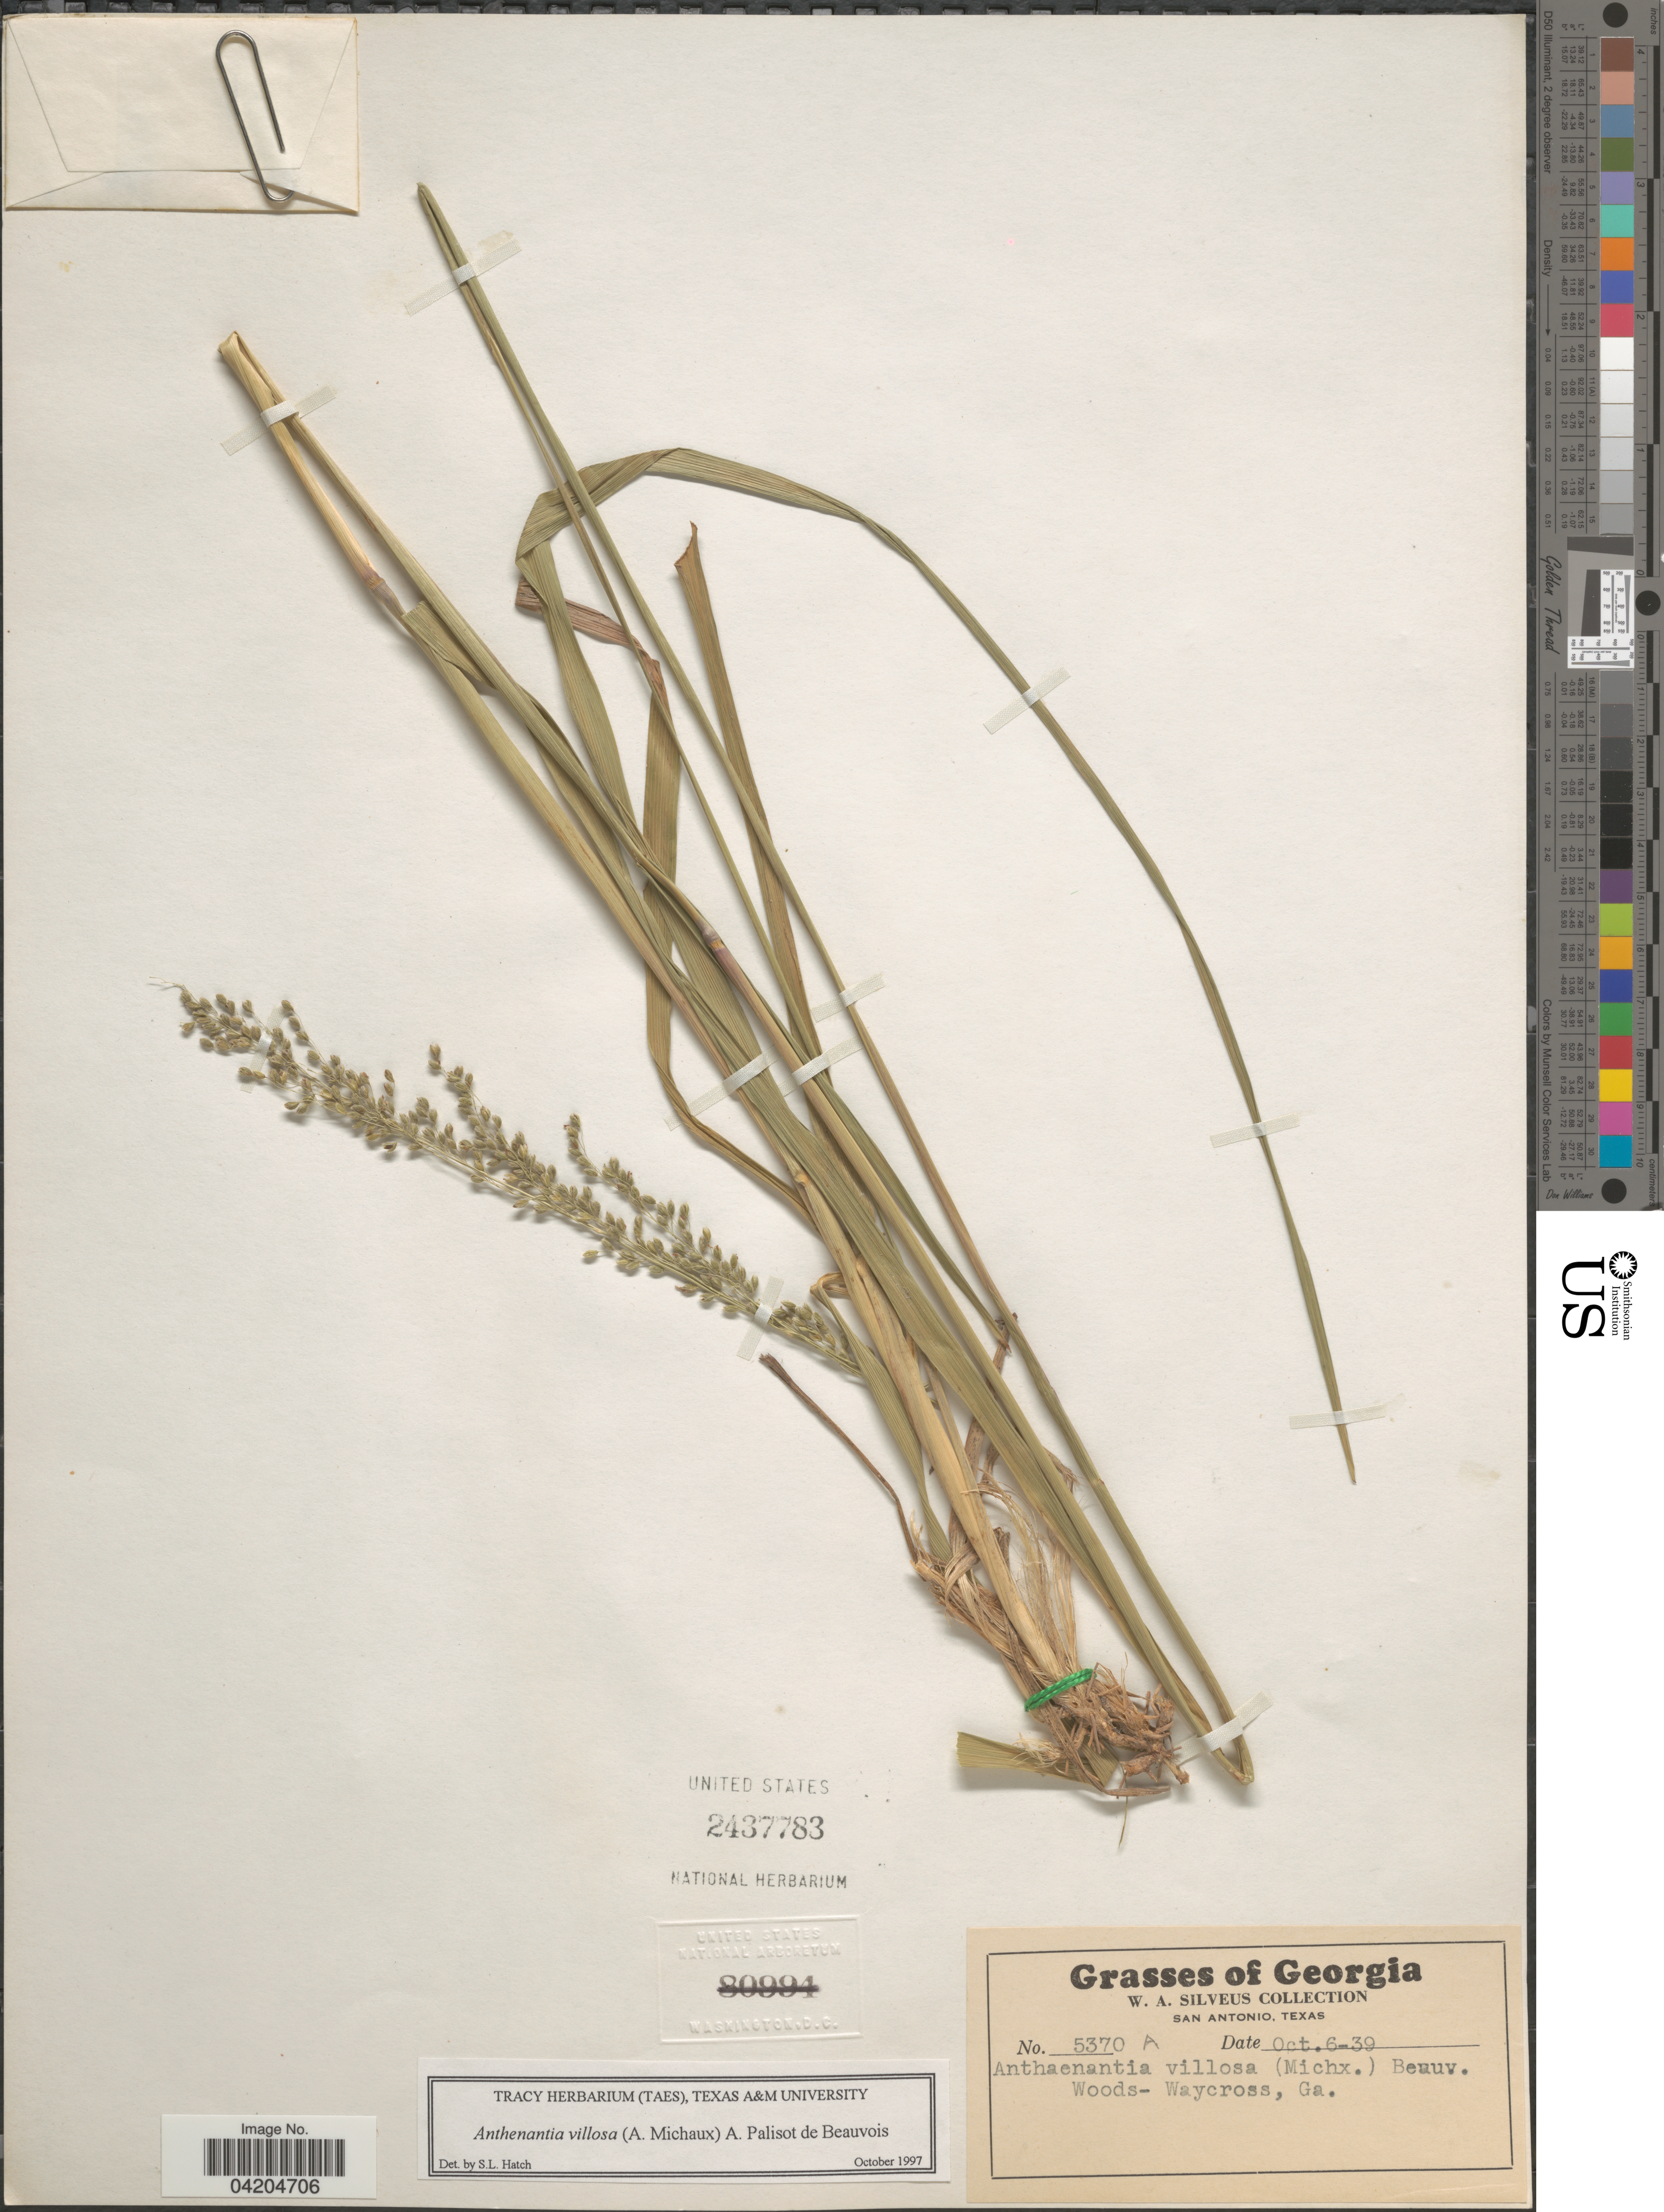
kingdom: Plantae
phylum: Tracheophyta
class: Liliopsida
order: Poales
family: Poaceae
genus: Anthaenantia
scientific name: Anthaenantia villosa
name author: (Michx.) P. Beauv.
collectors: W. Silveus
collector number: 5370A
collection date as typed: Transcribed d/m/y: 6/10/39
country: United States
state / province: Georgia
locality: Woods- Waycross.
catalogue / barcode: US 2437783